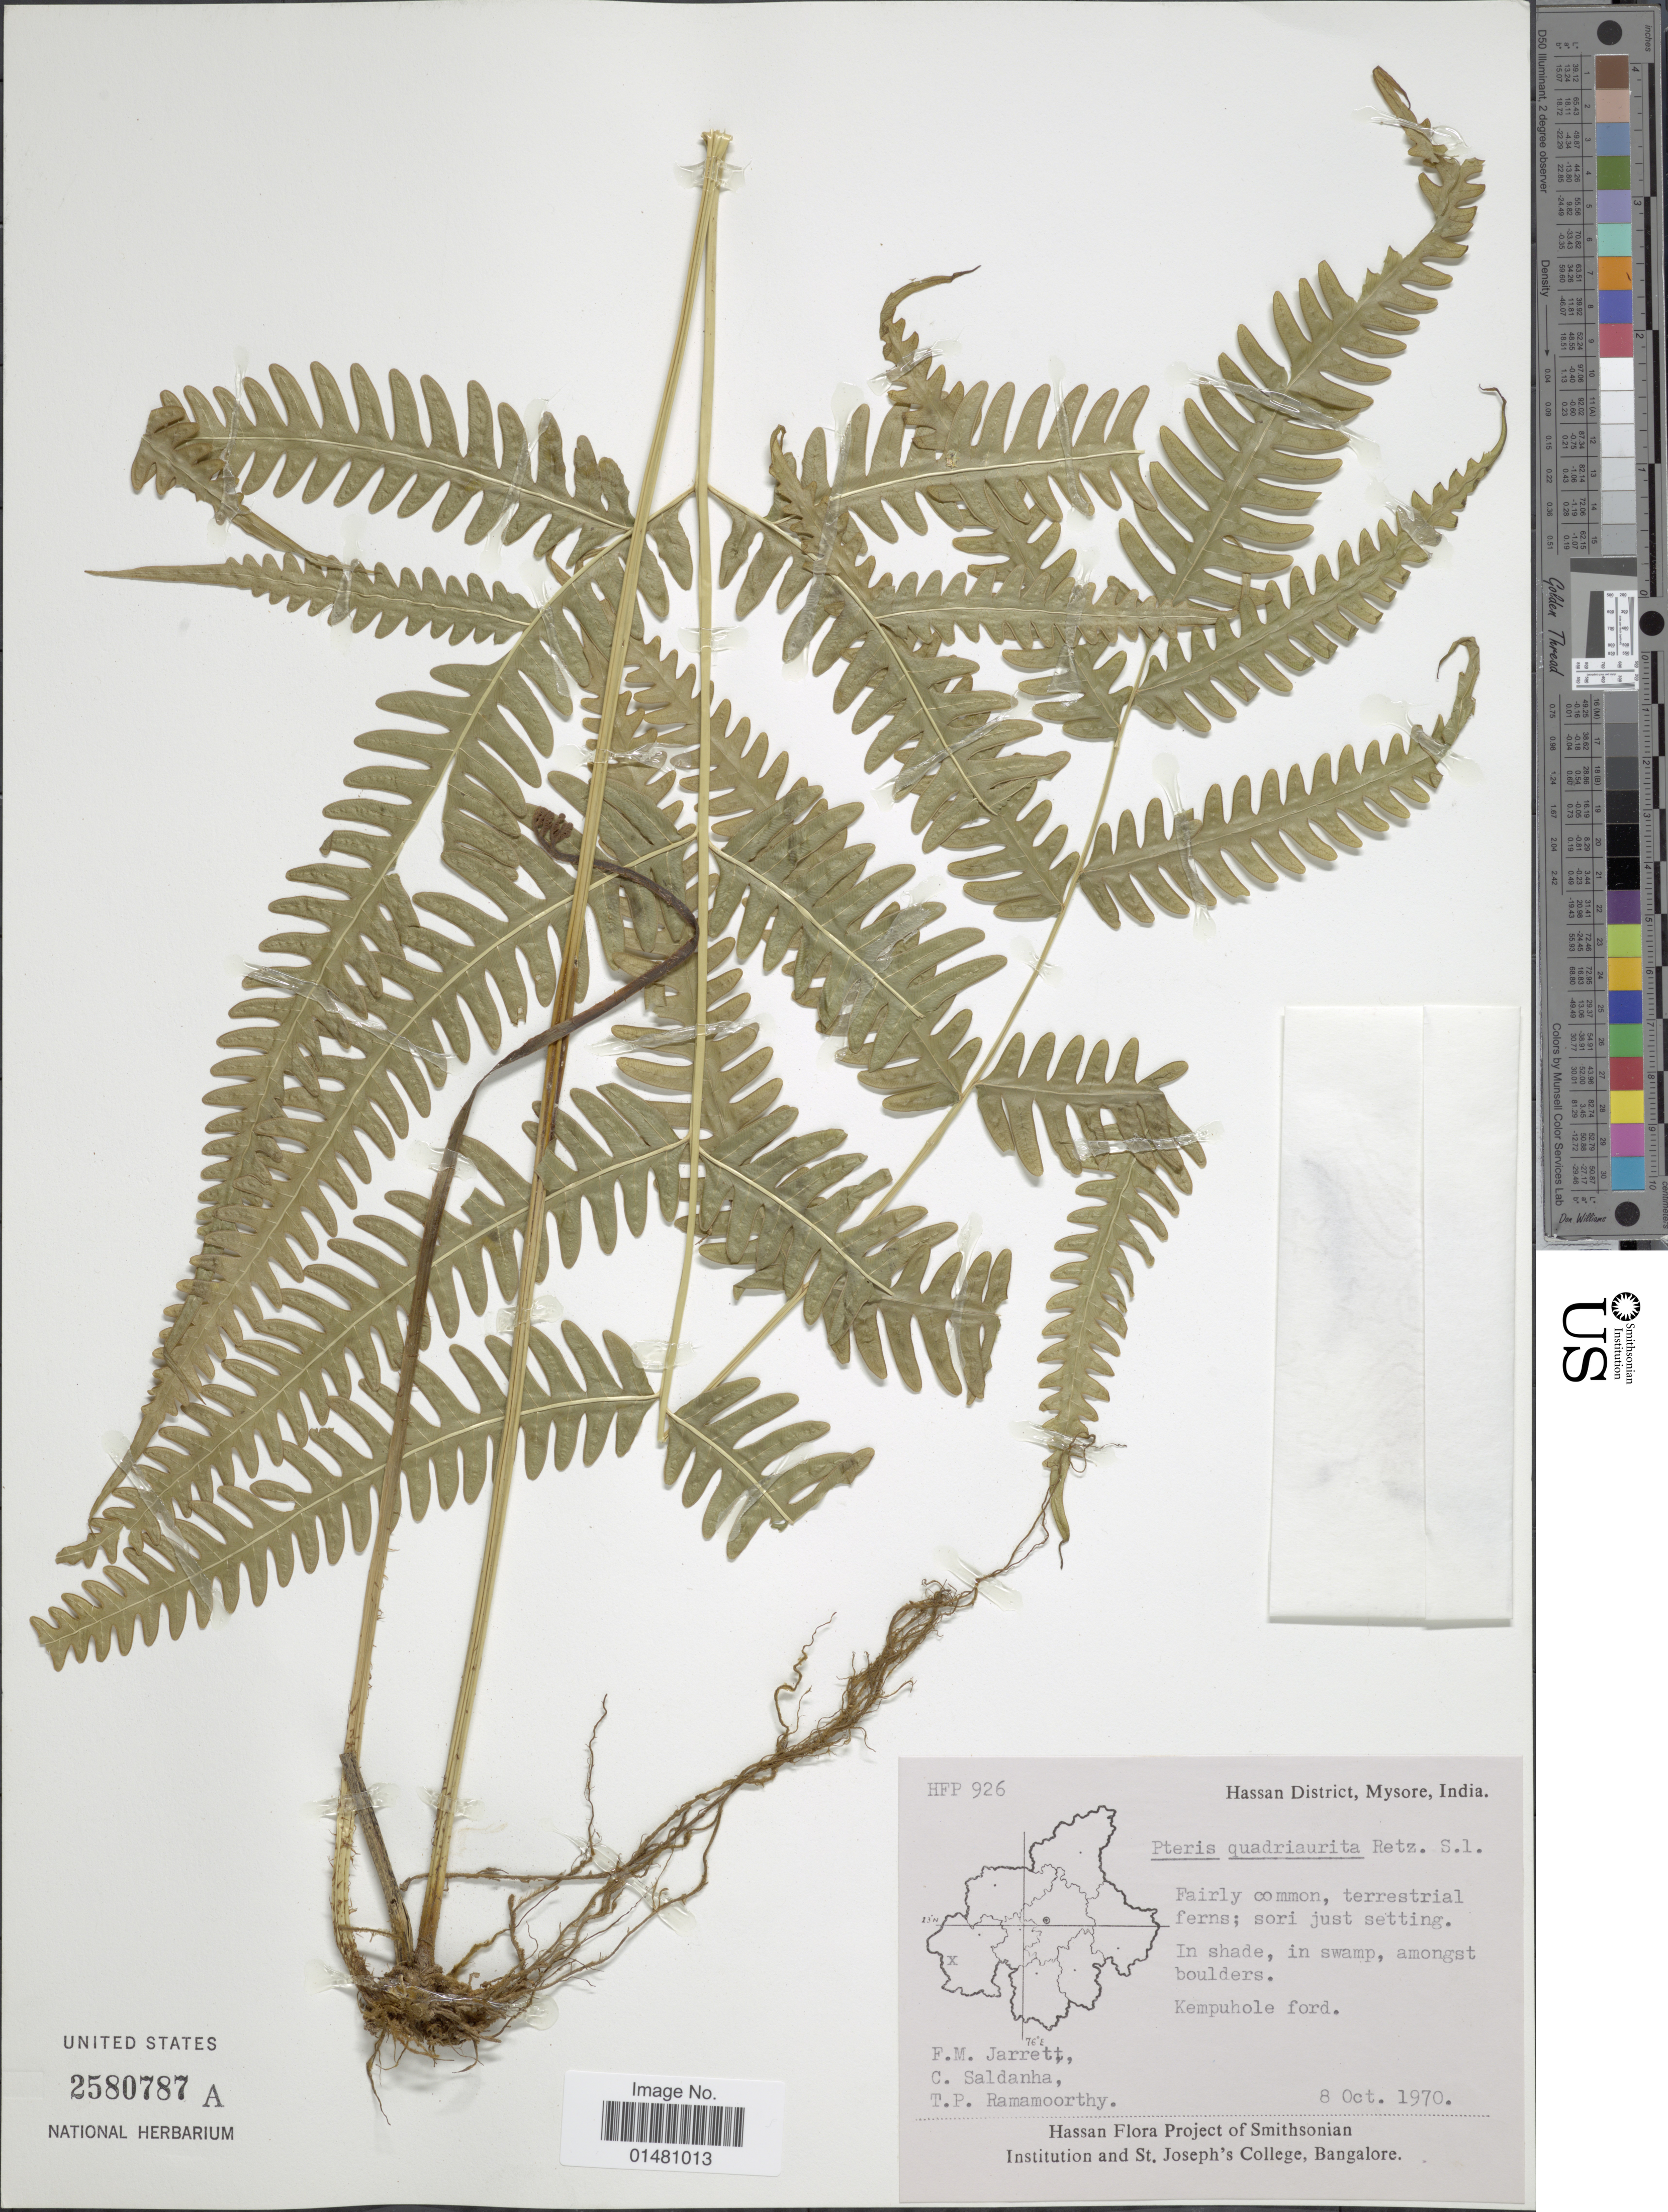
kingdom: Plantae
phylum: Tracheophyta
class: Polypodiopsida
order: Polypodiales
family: Pteridaceae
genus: Pteris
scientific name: Pteris quadriaurita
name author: Retz.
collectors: F. M. Jarrett, C. Saldanha & T. P. Ramamoorthy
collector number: HFP 926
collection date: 1970-10-08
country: India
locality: Hassan District, Mysore, Kempuhole ford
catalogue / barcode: US 2580787A